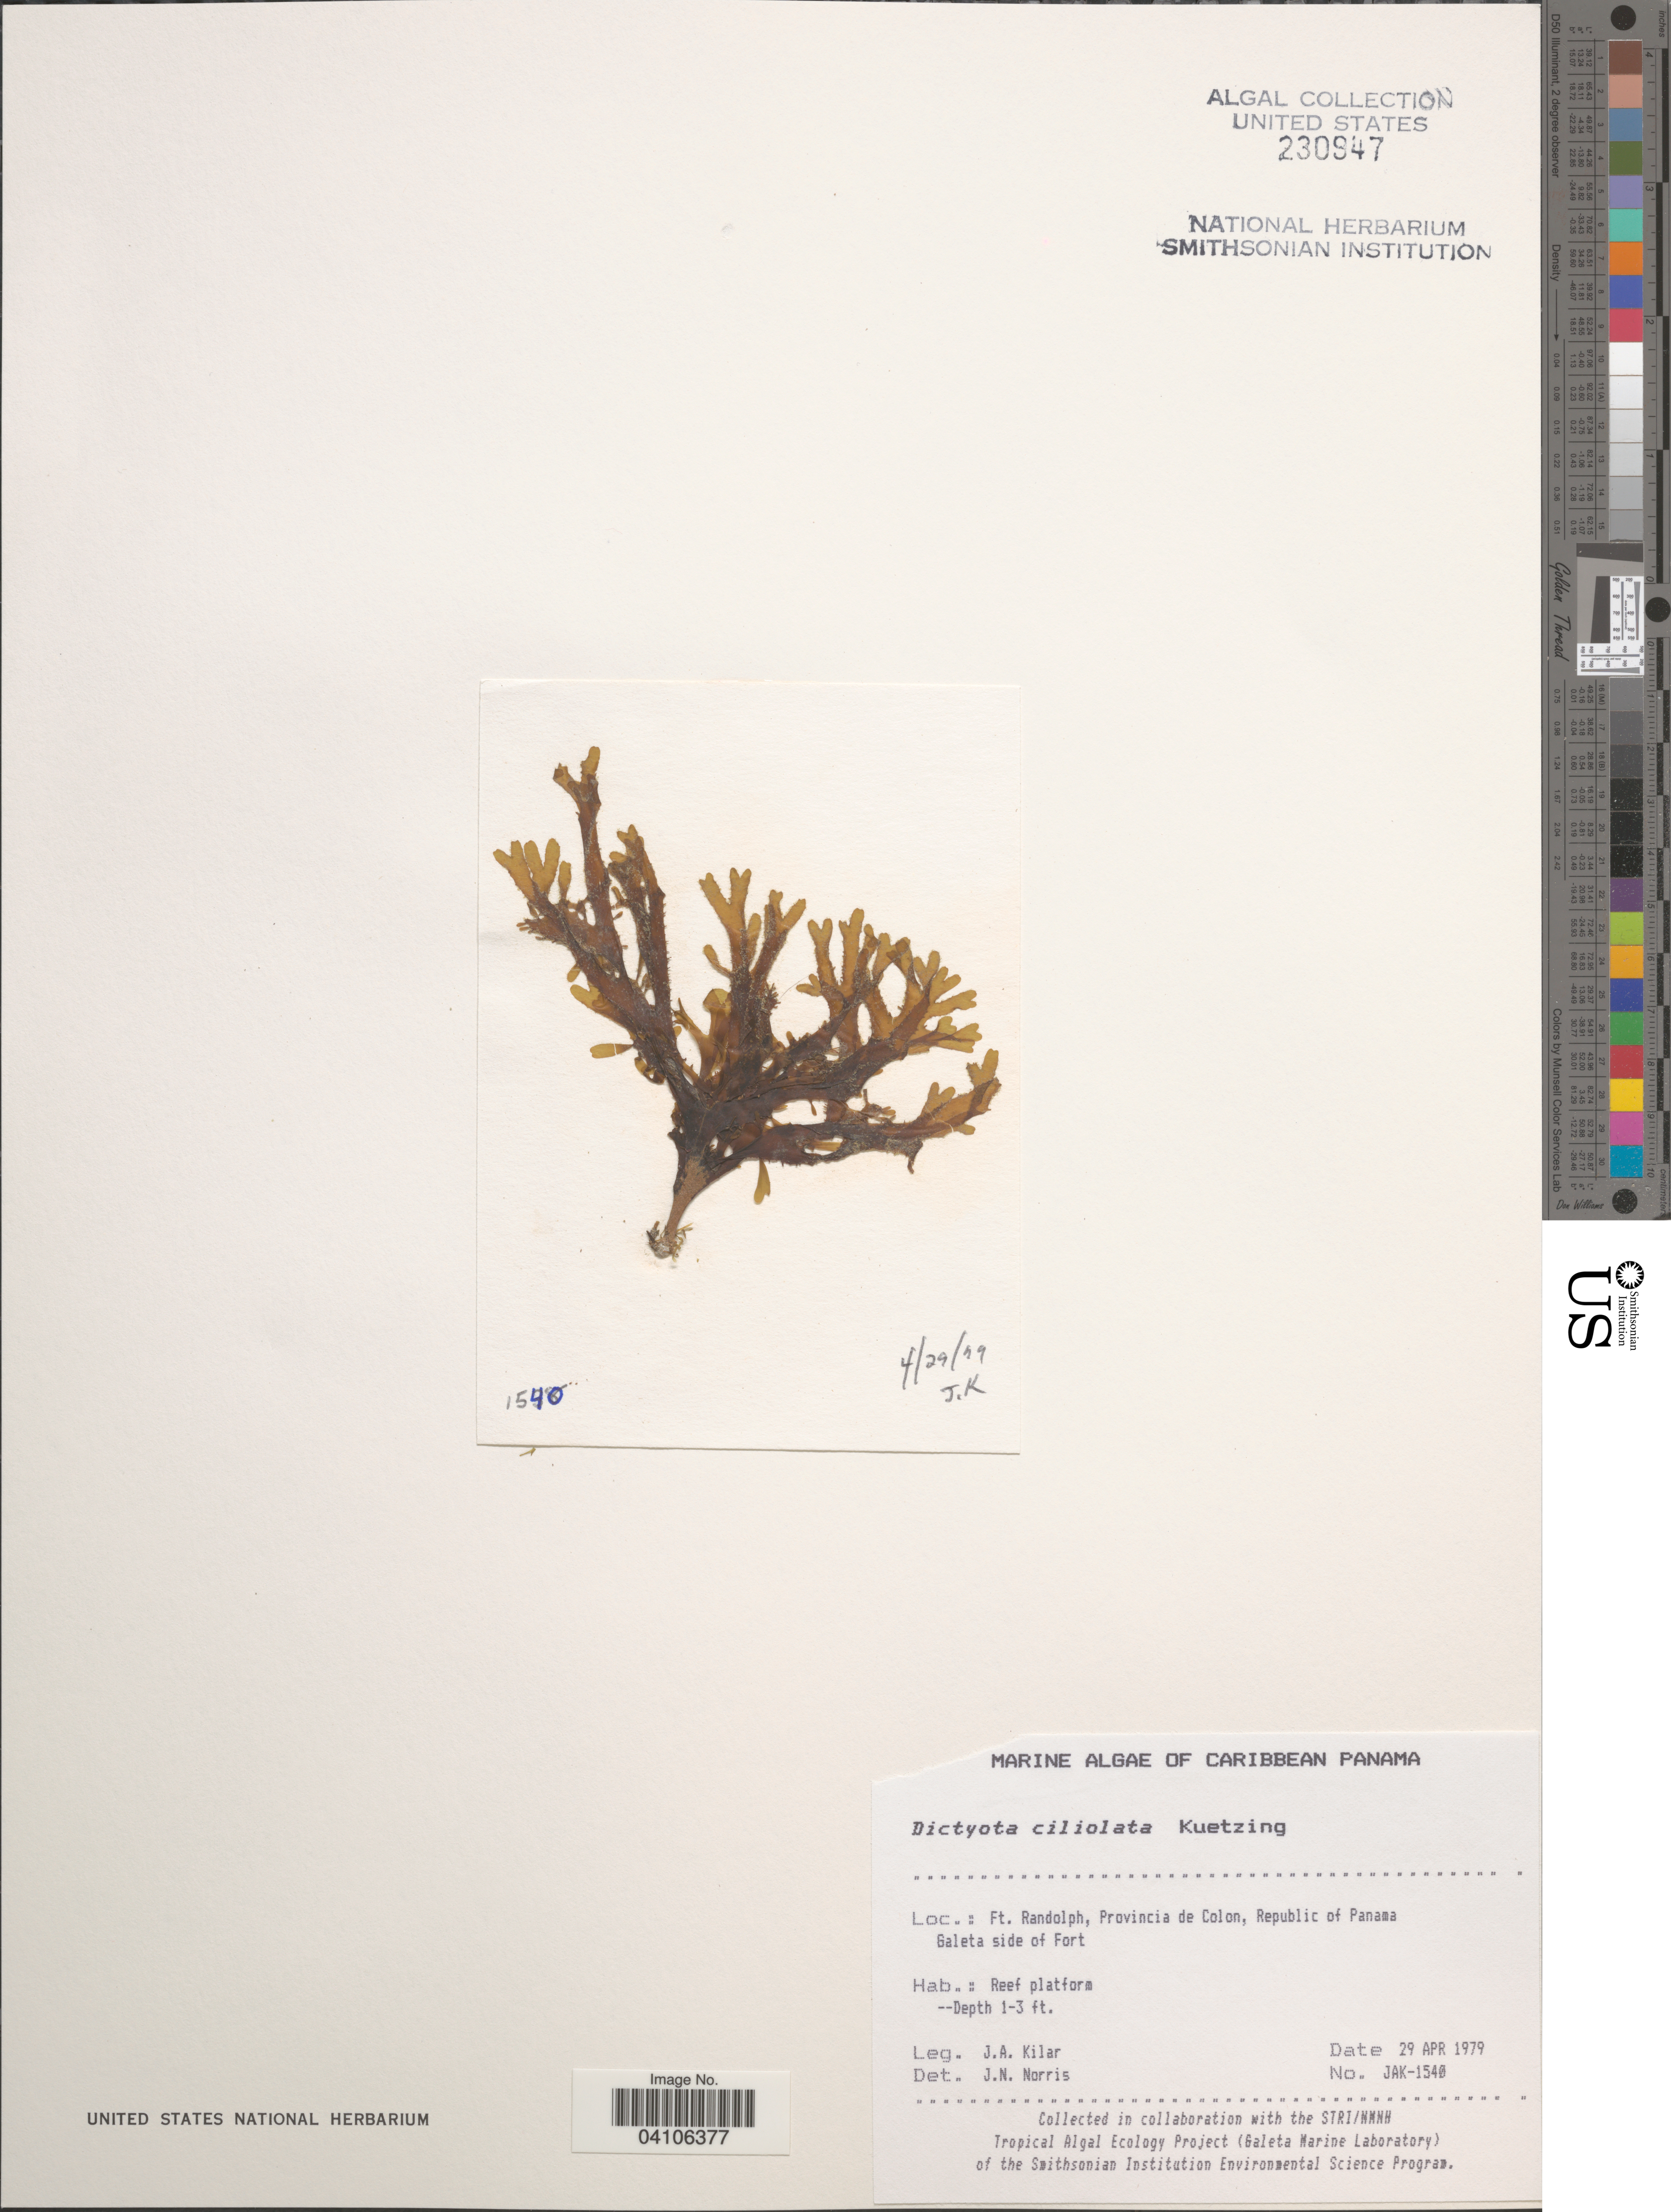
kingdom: Chromista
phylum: Ochrophyta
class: Phaeophyceae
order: Dictyotales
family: Dictyotaceae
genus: Dictyota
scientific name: Dictyota ciliolata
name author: Sond. ex Kütz.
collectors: J. A. Kilar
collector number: JAK-1540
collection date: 1979-04-29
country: Panama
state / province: Colón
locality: Caribbean Panama. Ft. Randolph, Republic of Panama. Galeta side of fort.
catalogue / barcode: US 230947